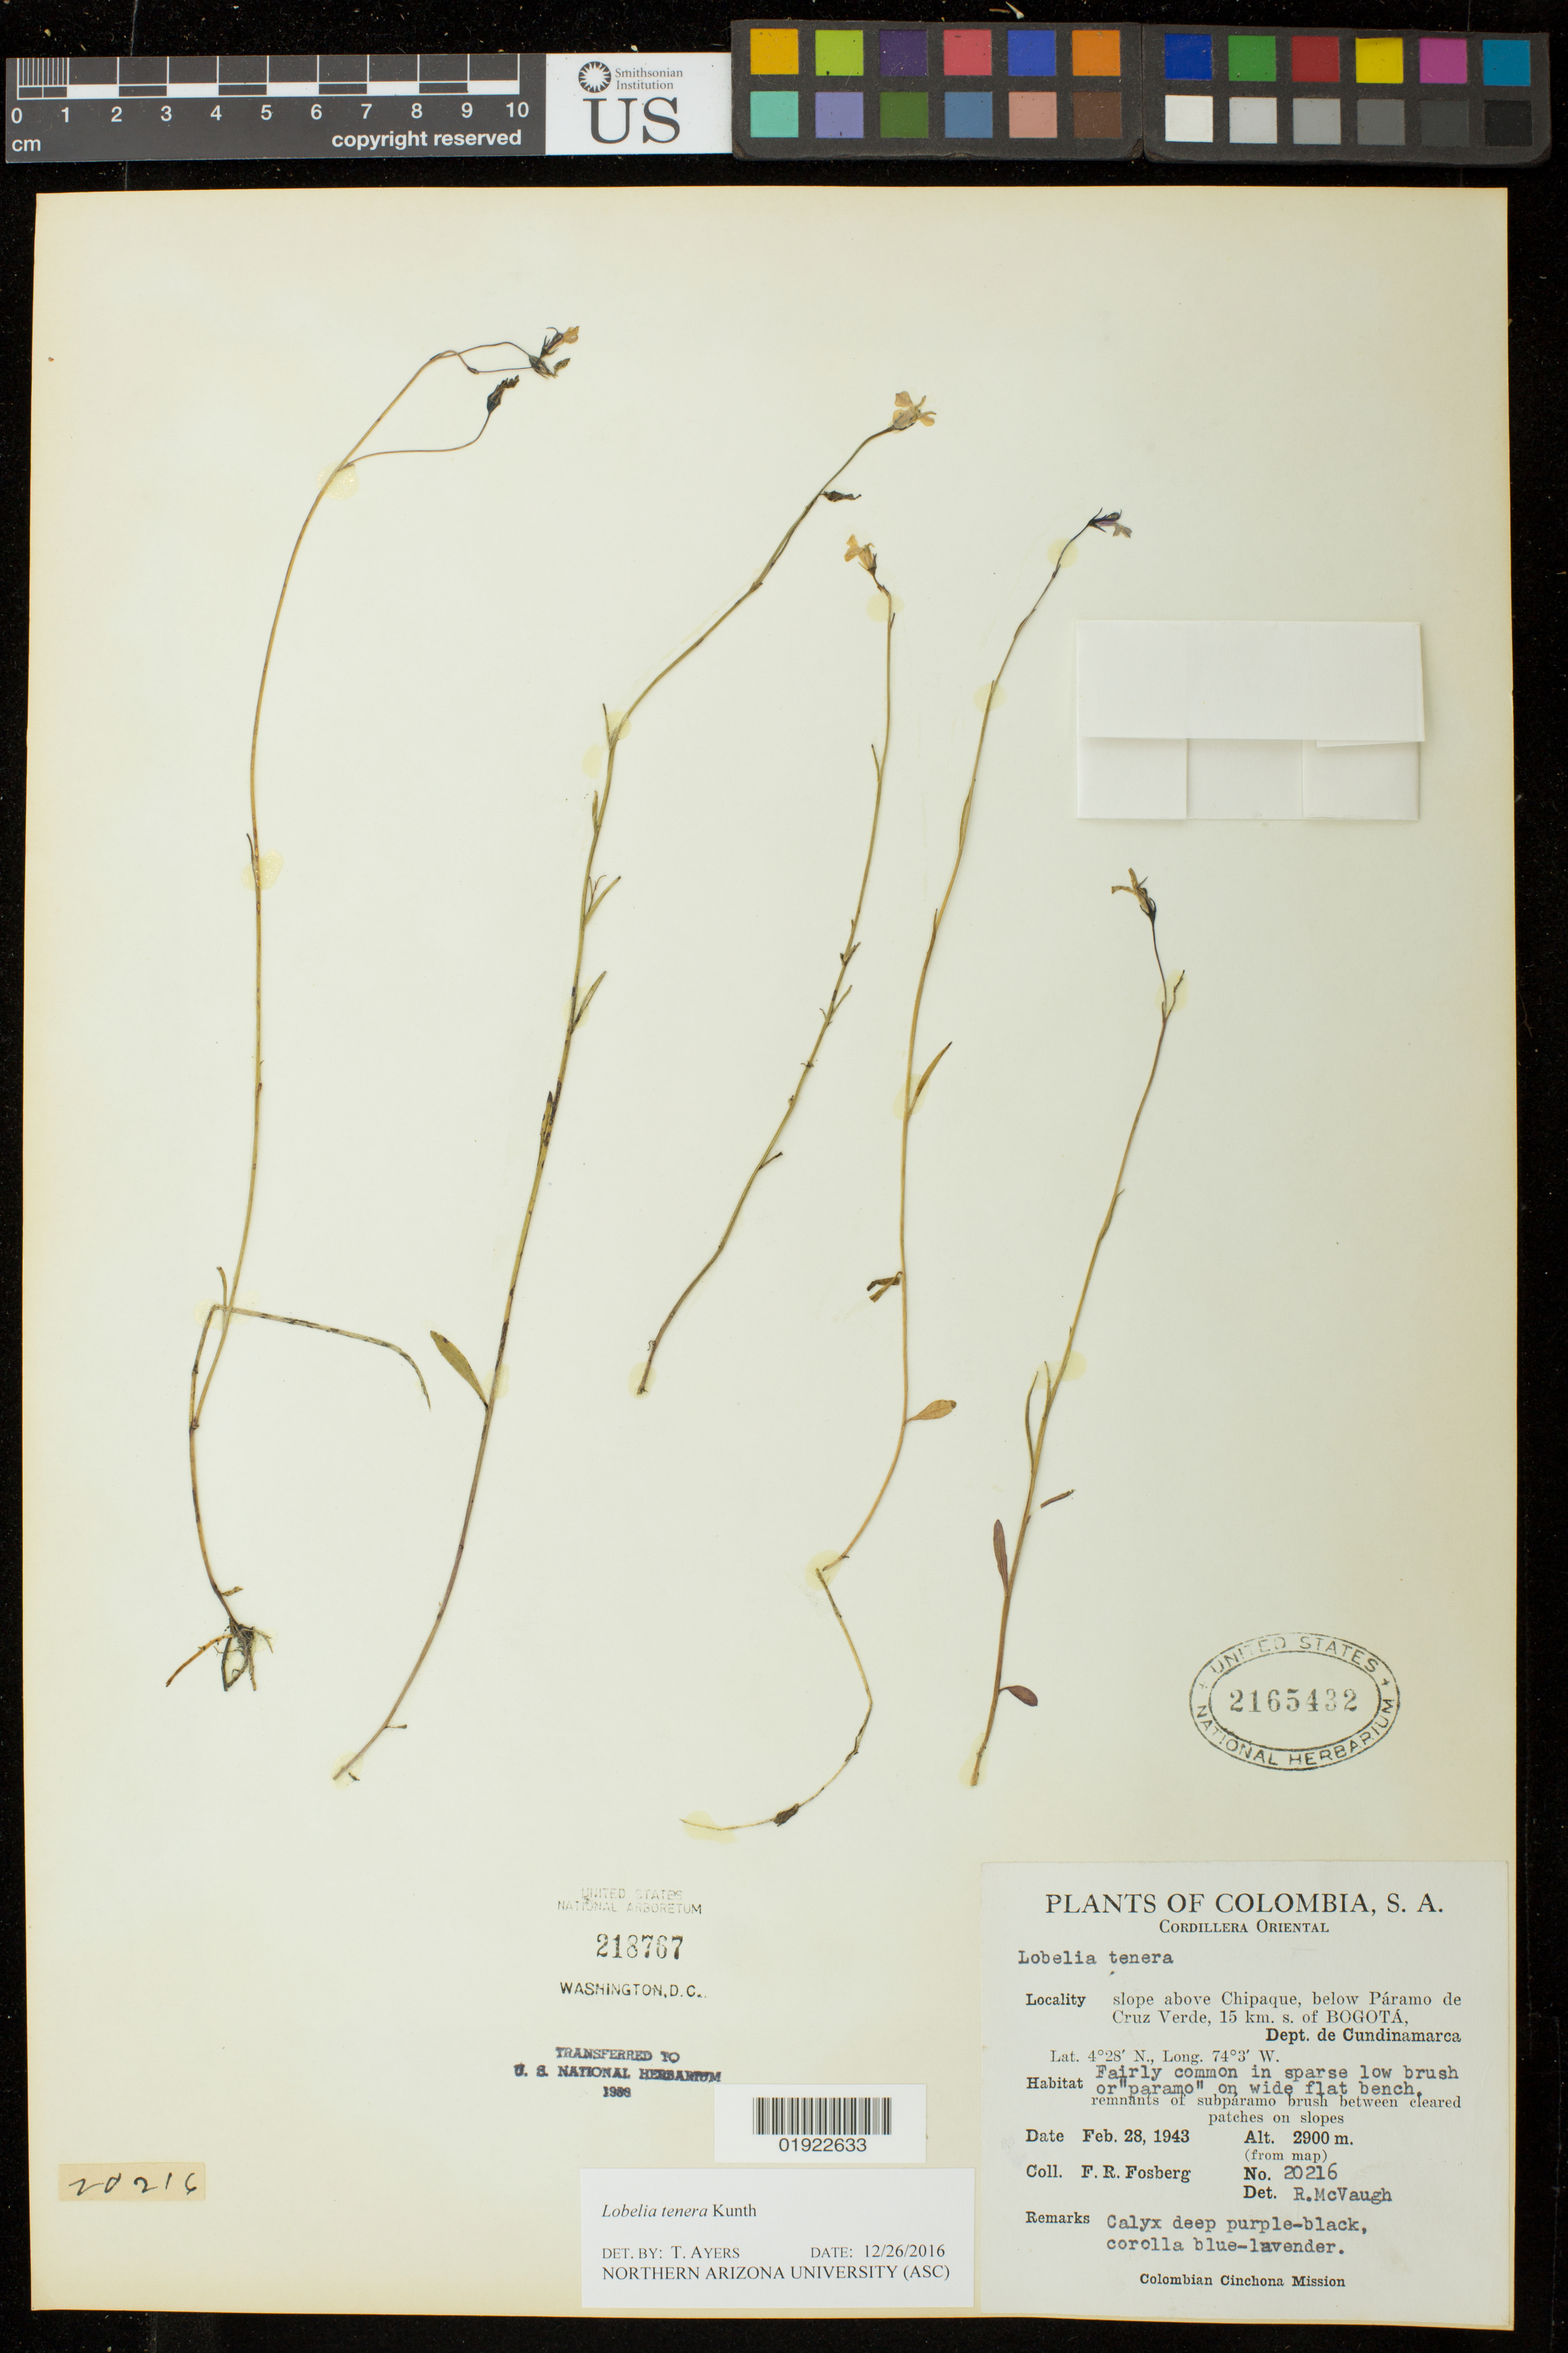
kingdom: Plantae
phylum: Tracheophyta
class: Magnoliopsida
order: Asterales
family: Campanulaceae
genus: Lobelia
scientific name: Lobelia tenera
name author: Kunth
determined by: Ayers, Tina J.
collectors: F. R. Fosberg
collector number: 20216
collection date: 1943-02-28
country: Colombia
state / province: Cundinamarca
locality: Slope above Chipaque, below Paramo de Cruz Verde, 15 km. S. of Bogota.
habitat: Fairly common in sparse low brush or "paramo" on wide flat bench. Remnants of subparamo brush between cleared patches on slopes.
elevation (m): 2900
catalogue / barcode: US 2165432